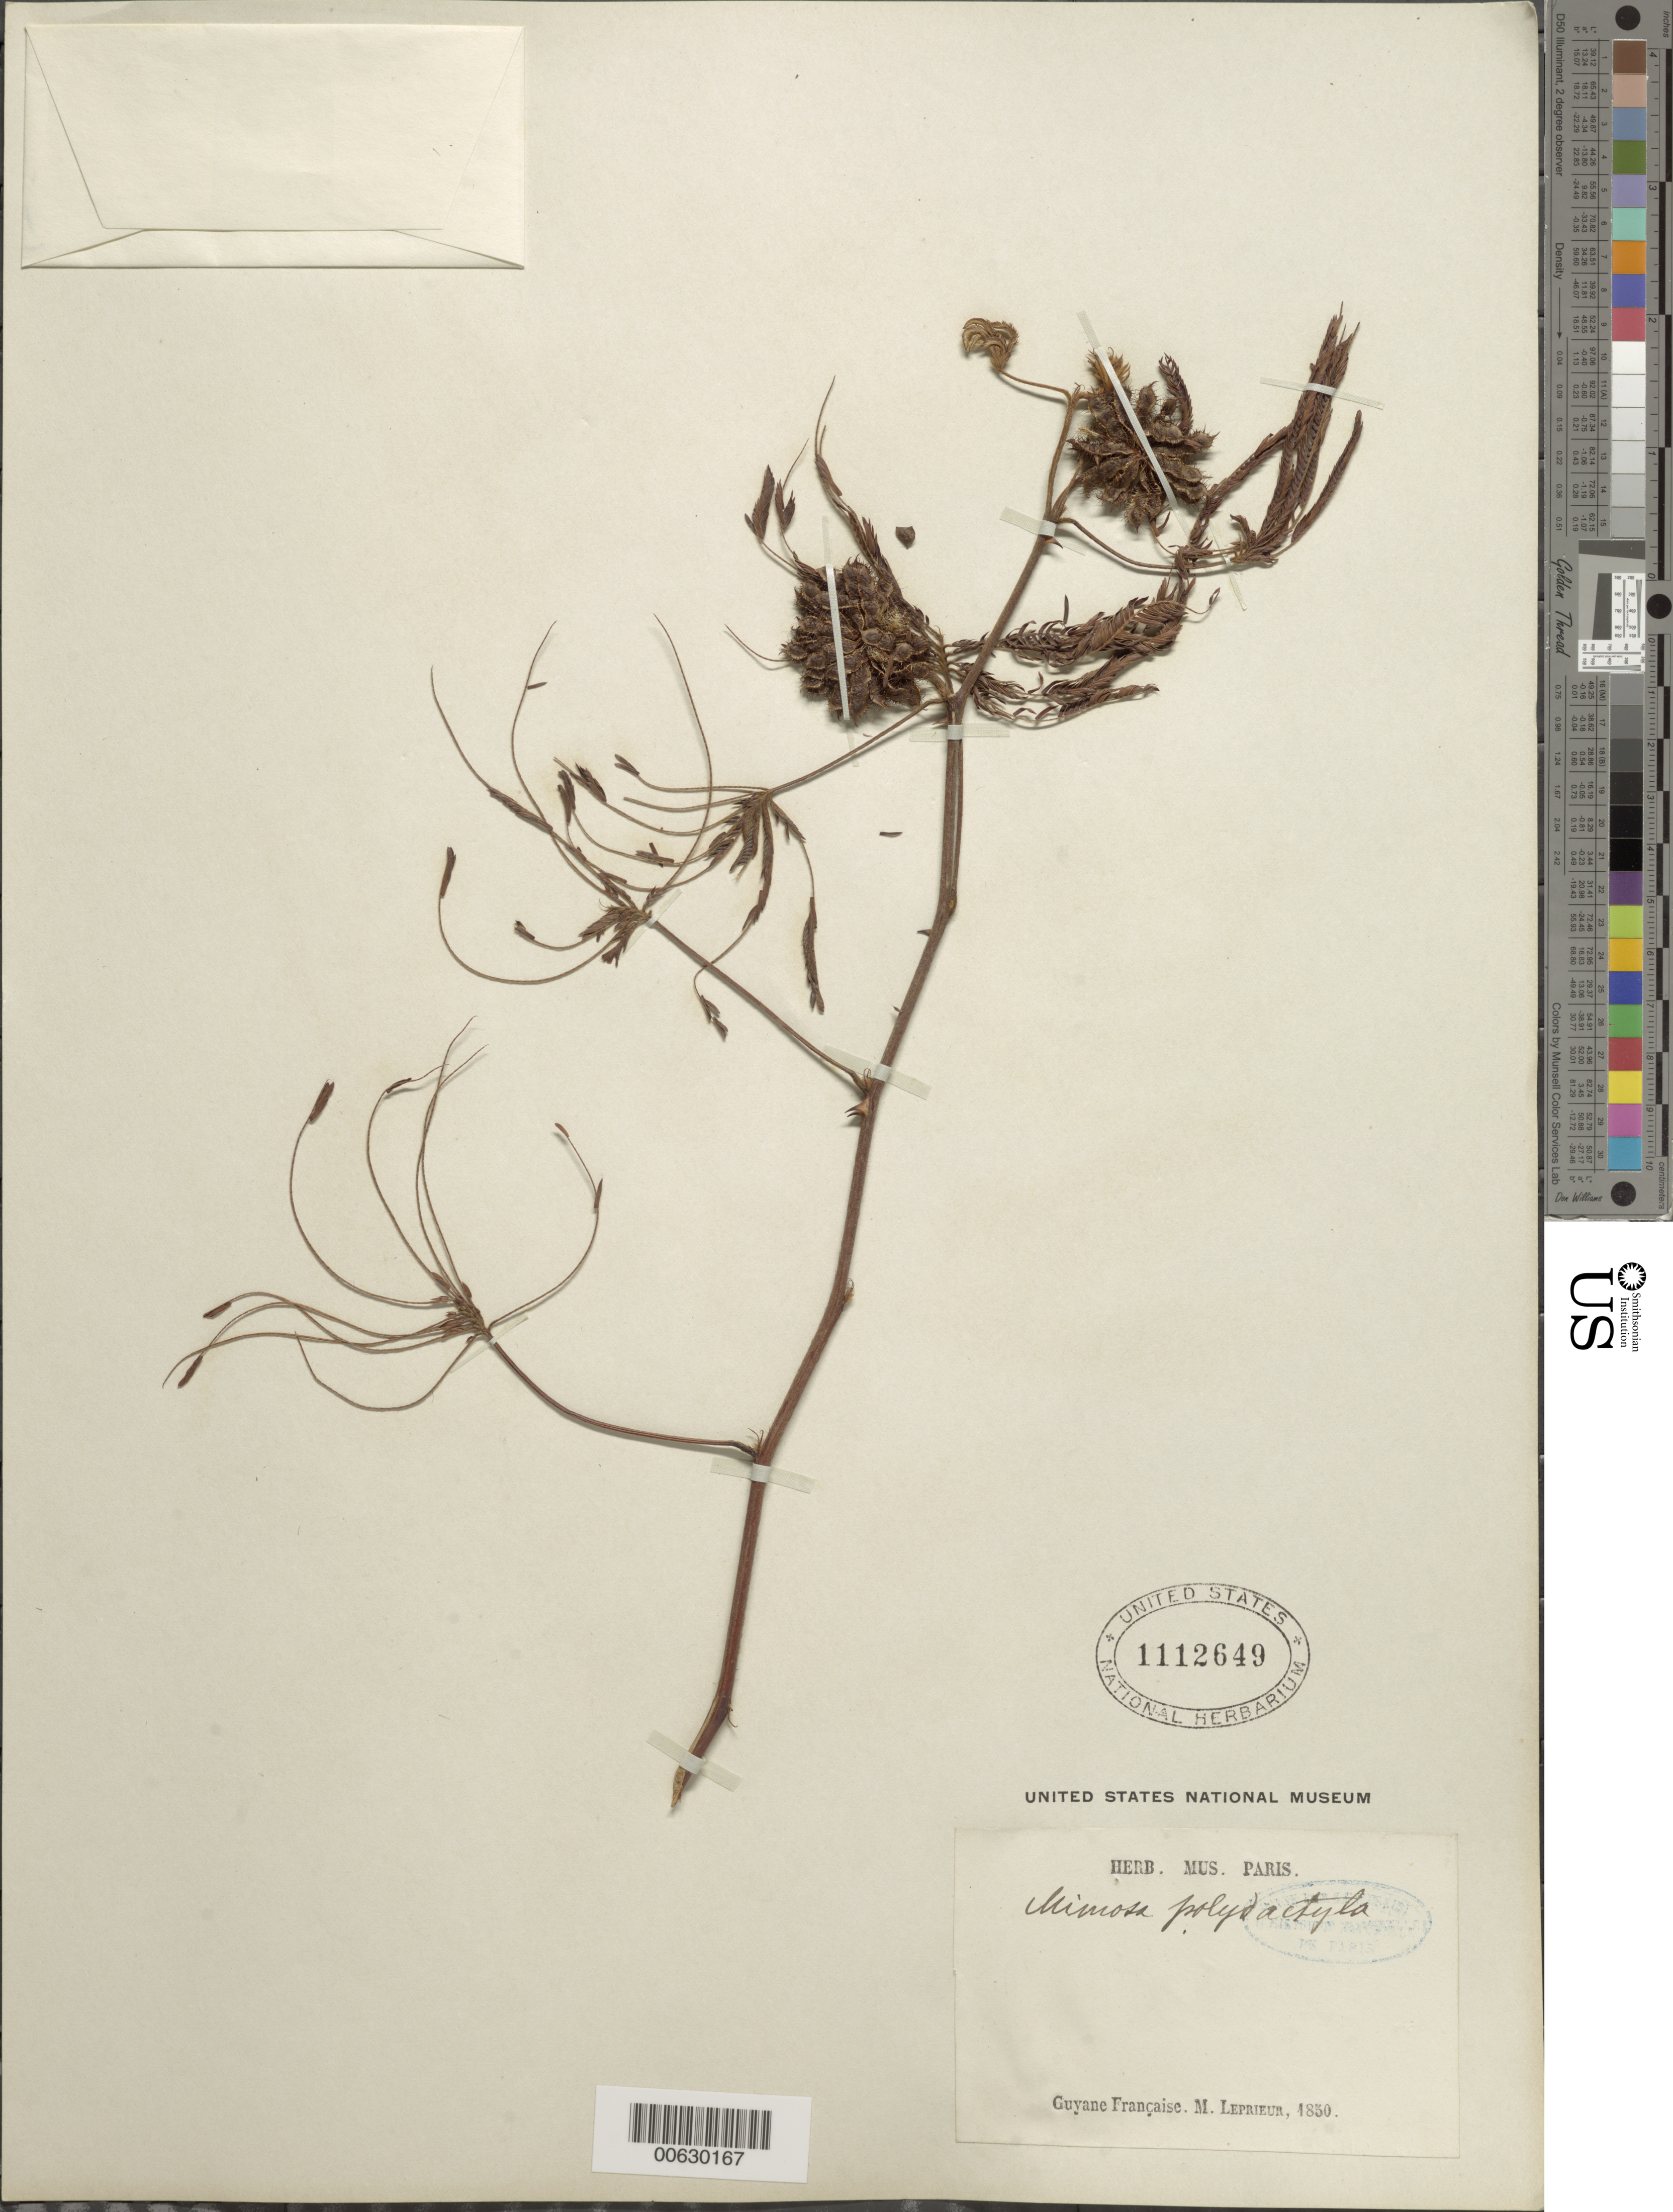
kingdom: Plantae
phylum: Tracheophyta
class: Magnoliopsida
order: Fabales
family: Fabaceae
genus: Mimosa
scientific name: Mimosa polydactyla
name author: Humb. & Bonpl. ex Willd.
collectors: F. M. R. Leprieur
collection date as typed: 1850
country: French Guiana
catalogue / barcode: US 1112649